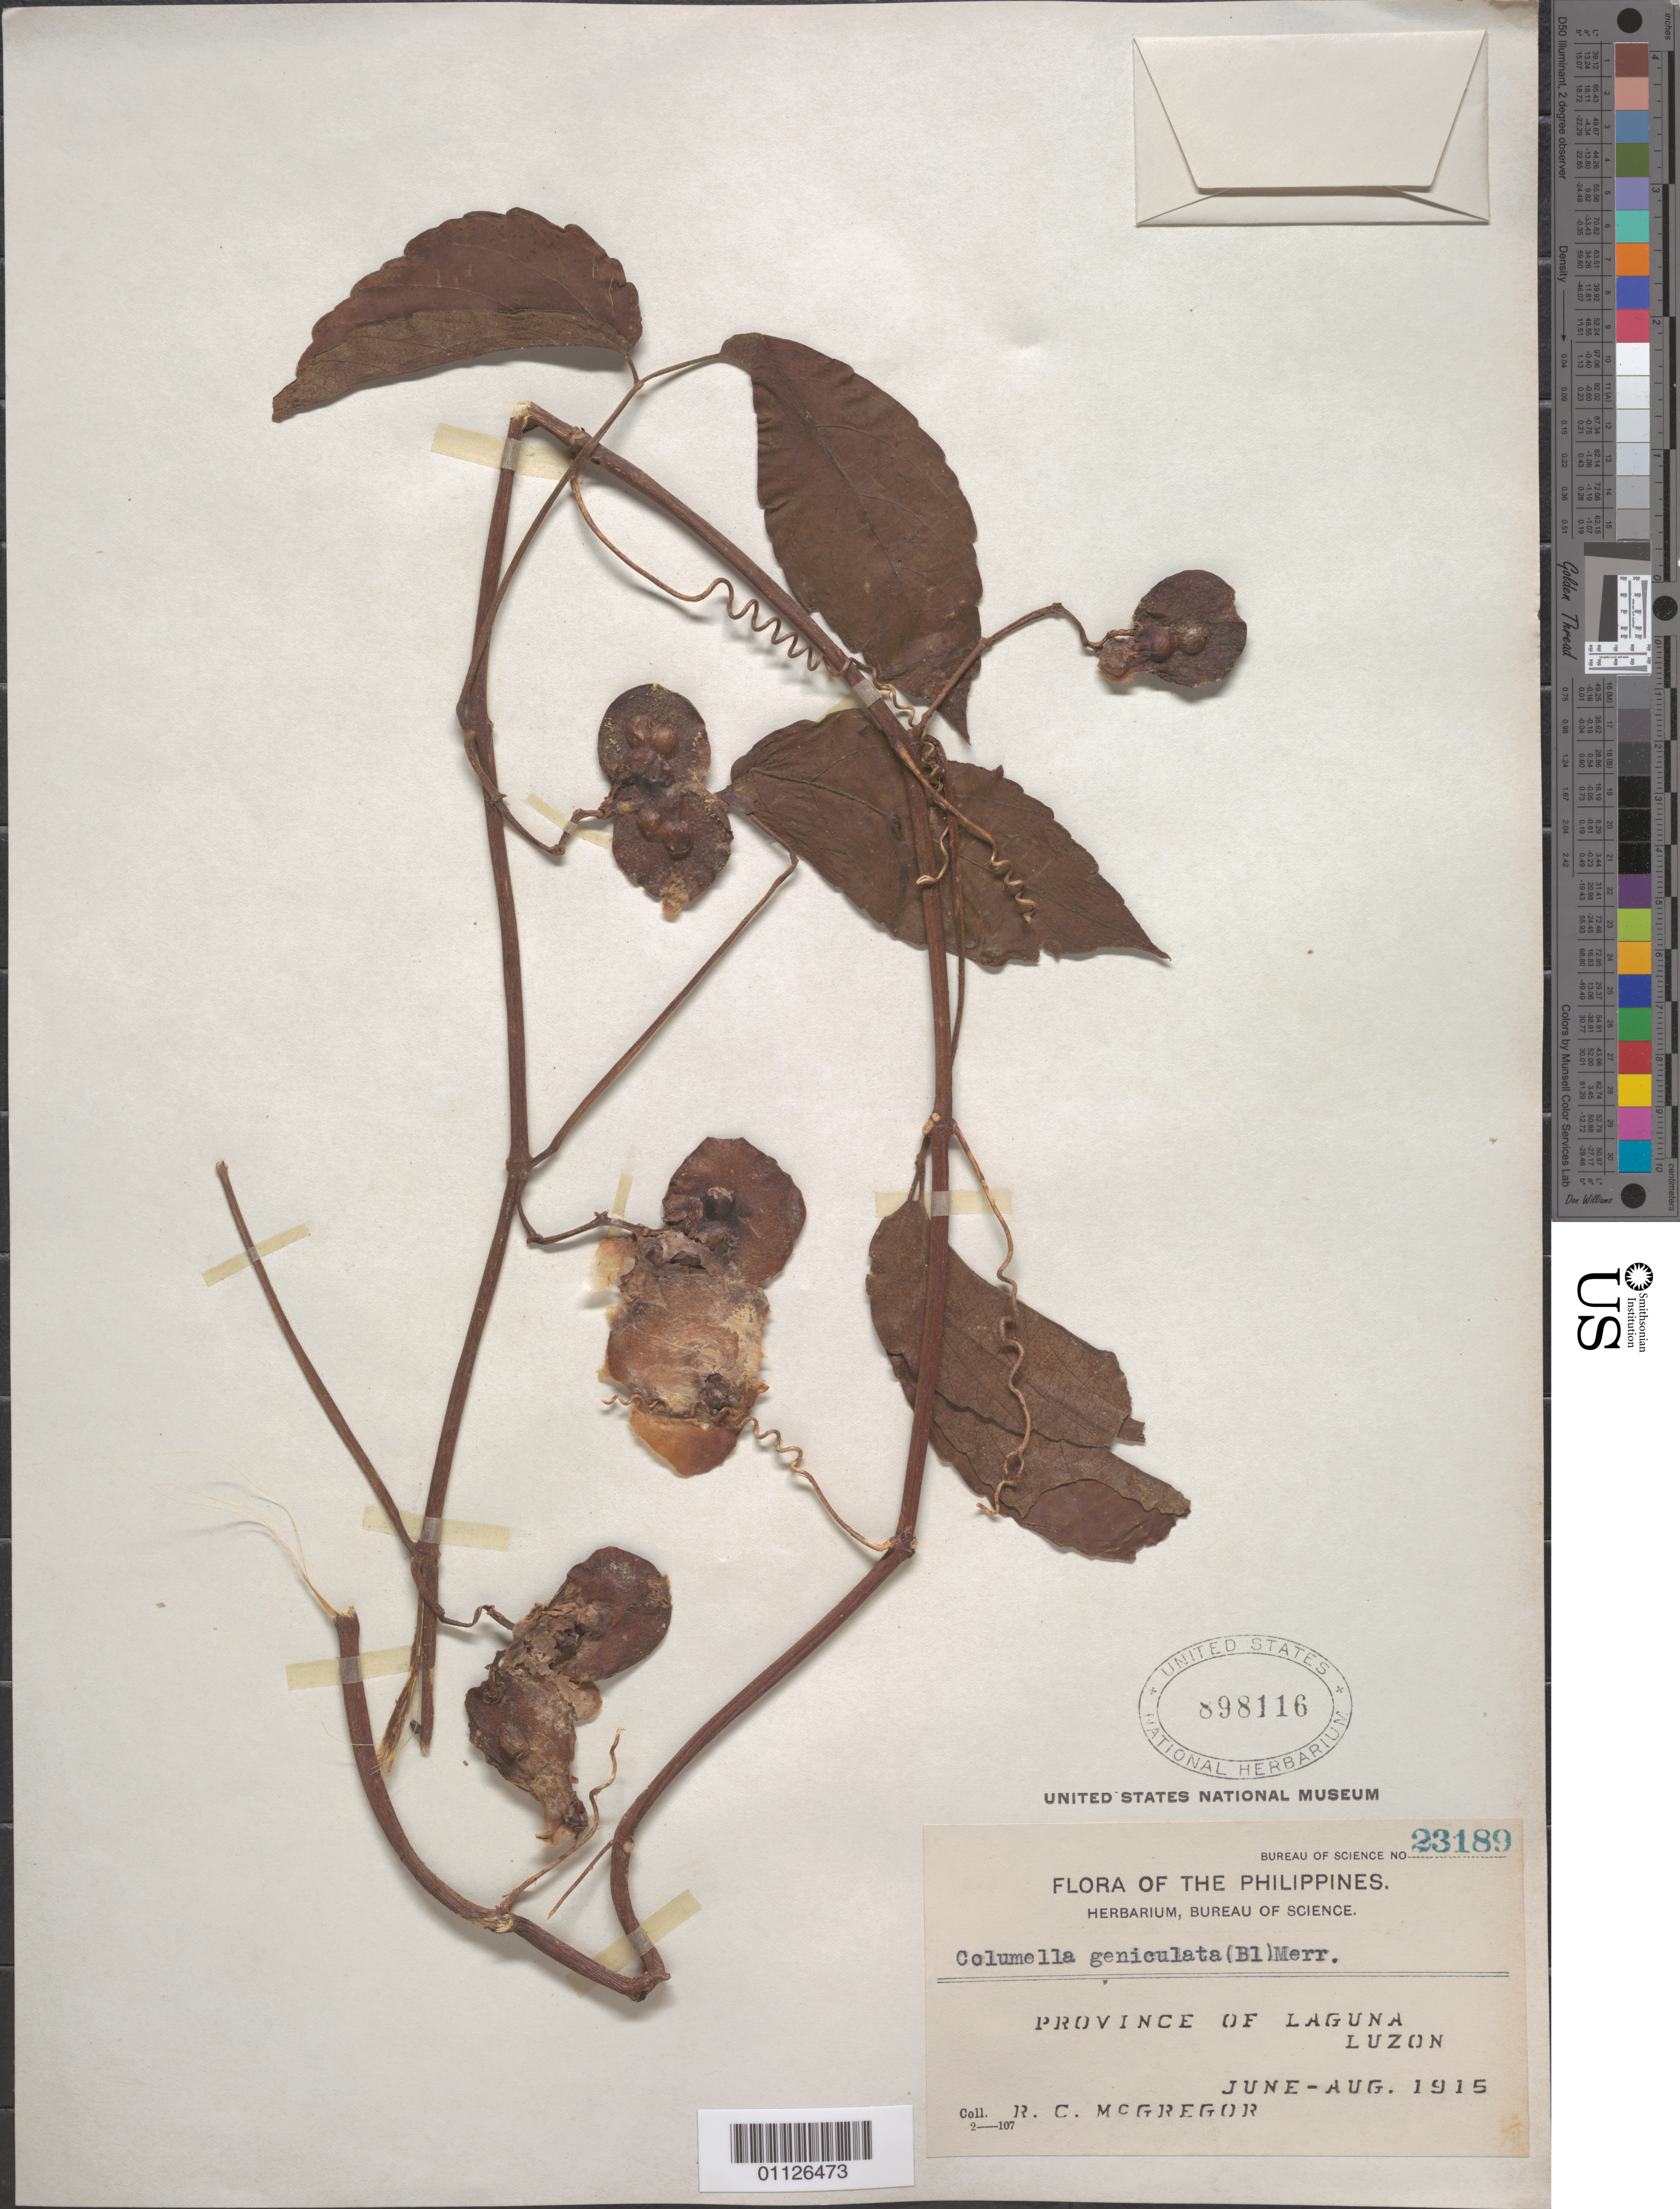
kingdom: Plantae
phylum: Tracheophyta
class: Magnoliopsida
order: Vitales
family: Vitaceae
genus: Cayratia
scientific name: Cayratia geniculata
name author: (Blume) Gagnep.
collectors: C. McGregor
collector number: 23189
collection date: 1915-06/1915-08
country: Philippines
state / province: Calabarzon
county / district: Laguna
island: Luzon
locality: Luzon.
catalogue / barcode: US 898116